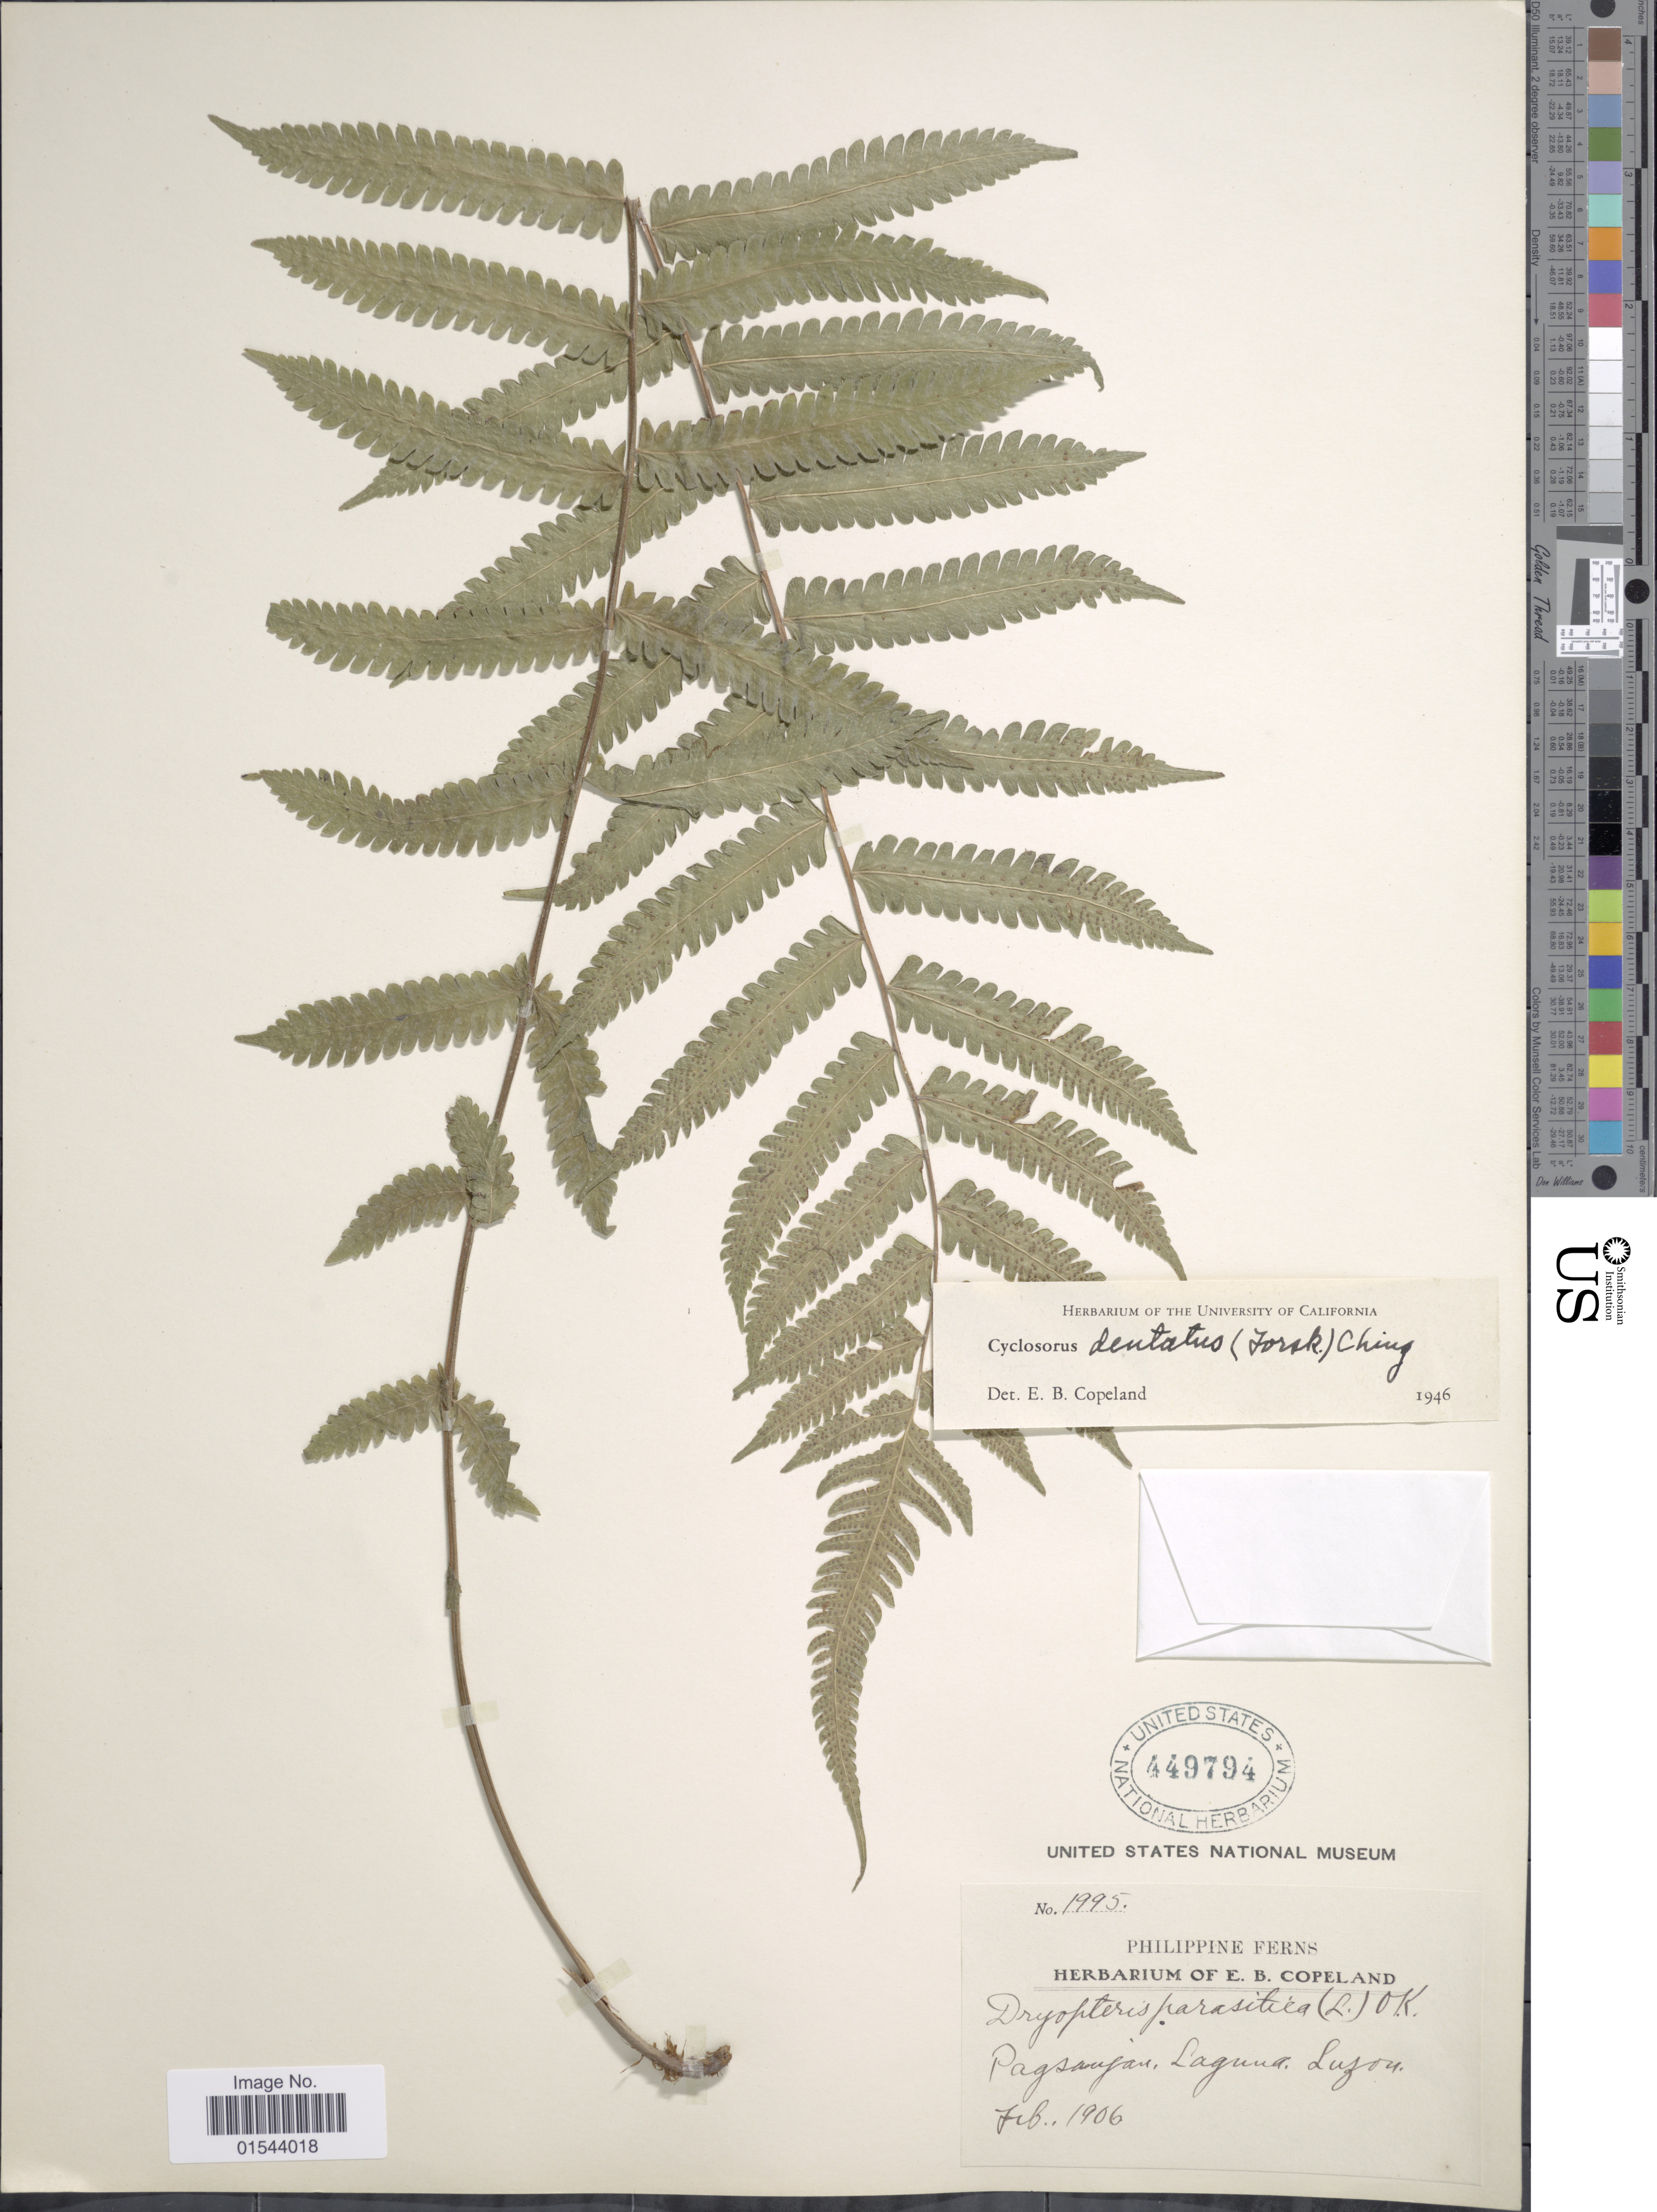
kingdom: Plantae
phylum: Tracheophyta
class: Polypodiopsida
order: Polypodiales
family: Thelypteridaceae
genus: Christella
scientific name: Christella dentata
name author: (Forssk.) Brownsey & Jermy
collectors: ex herb. E. B. Copeland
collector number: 1995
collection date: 1906-02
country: Philippines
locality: Pagsaugian, laguna, Luzon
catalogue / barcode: US 449794